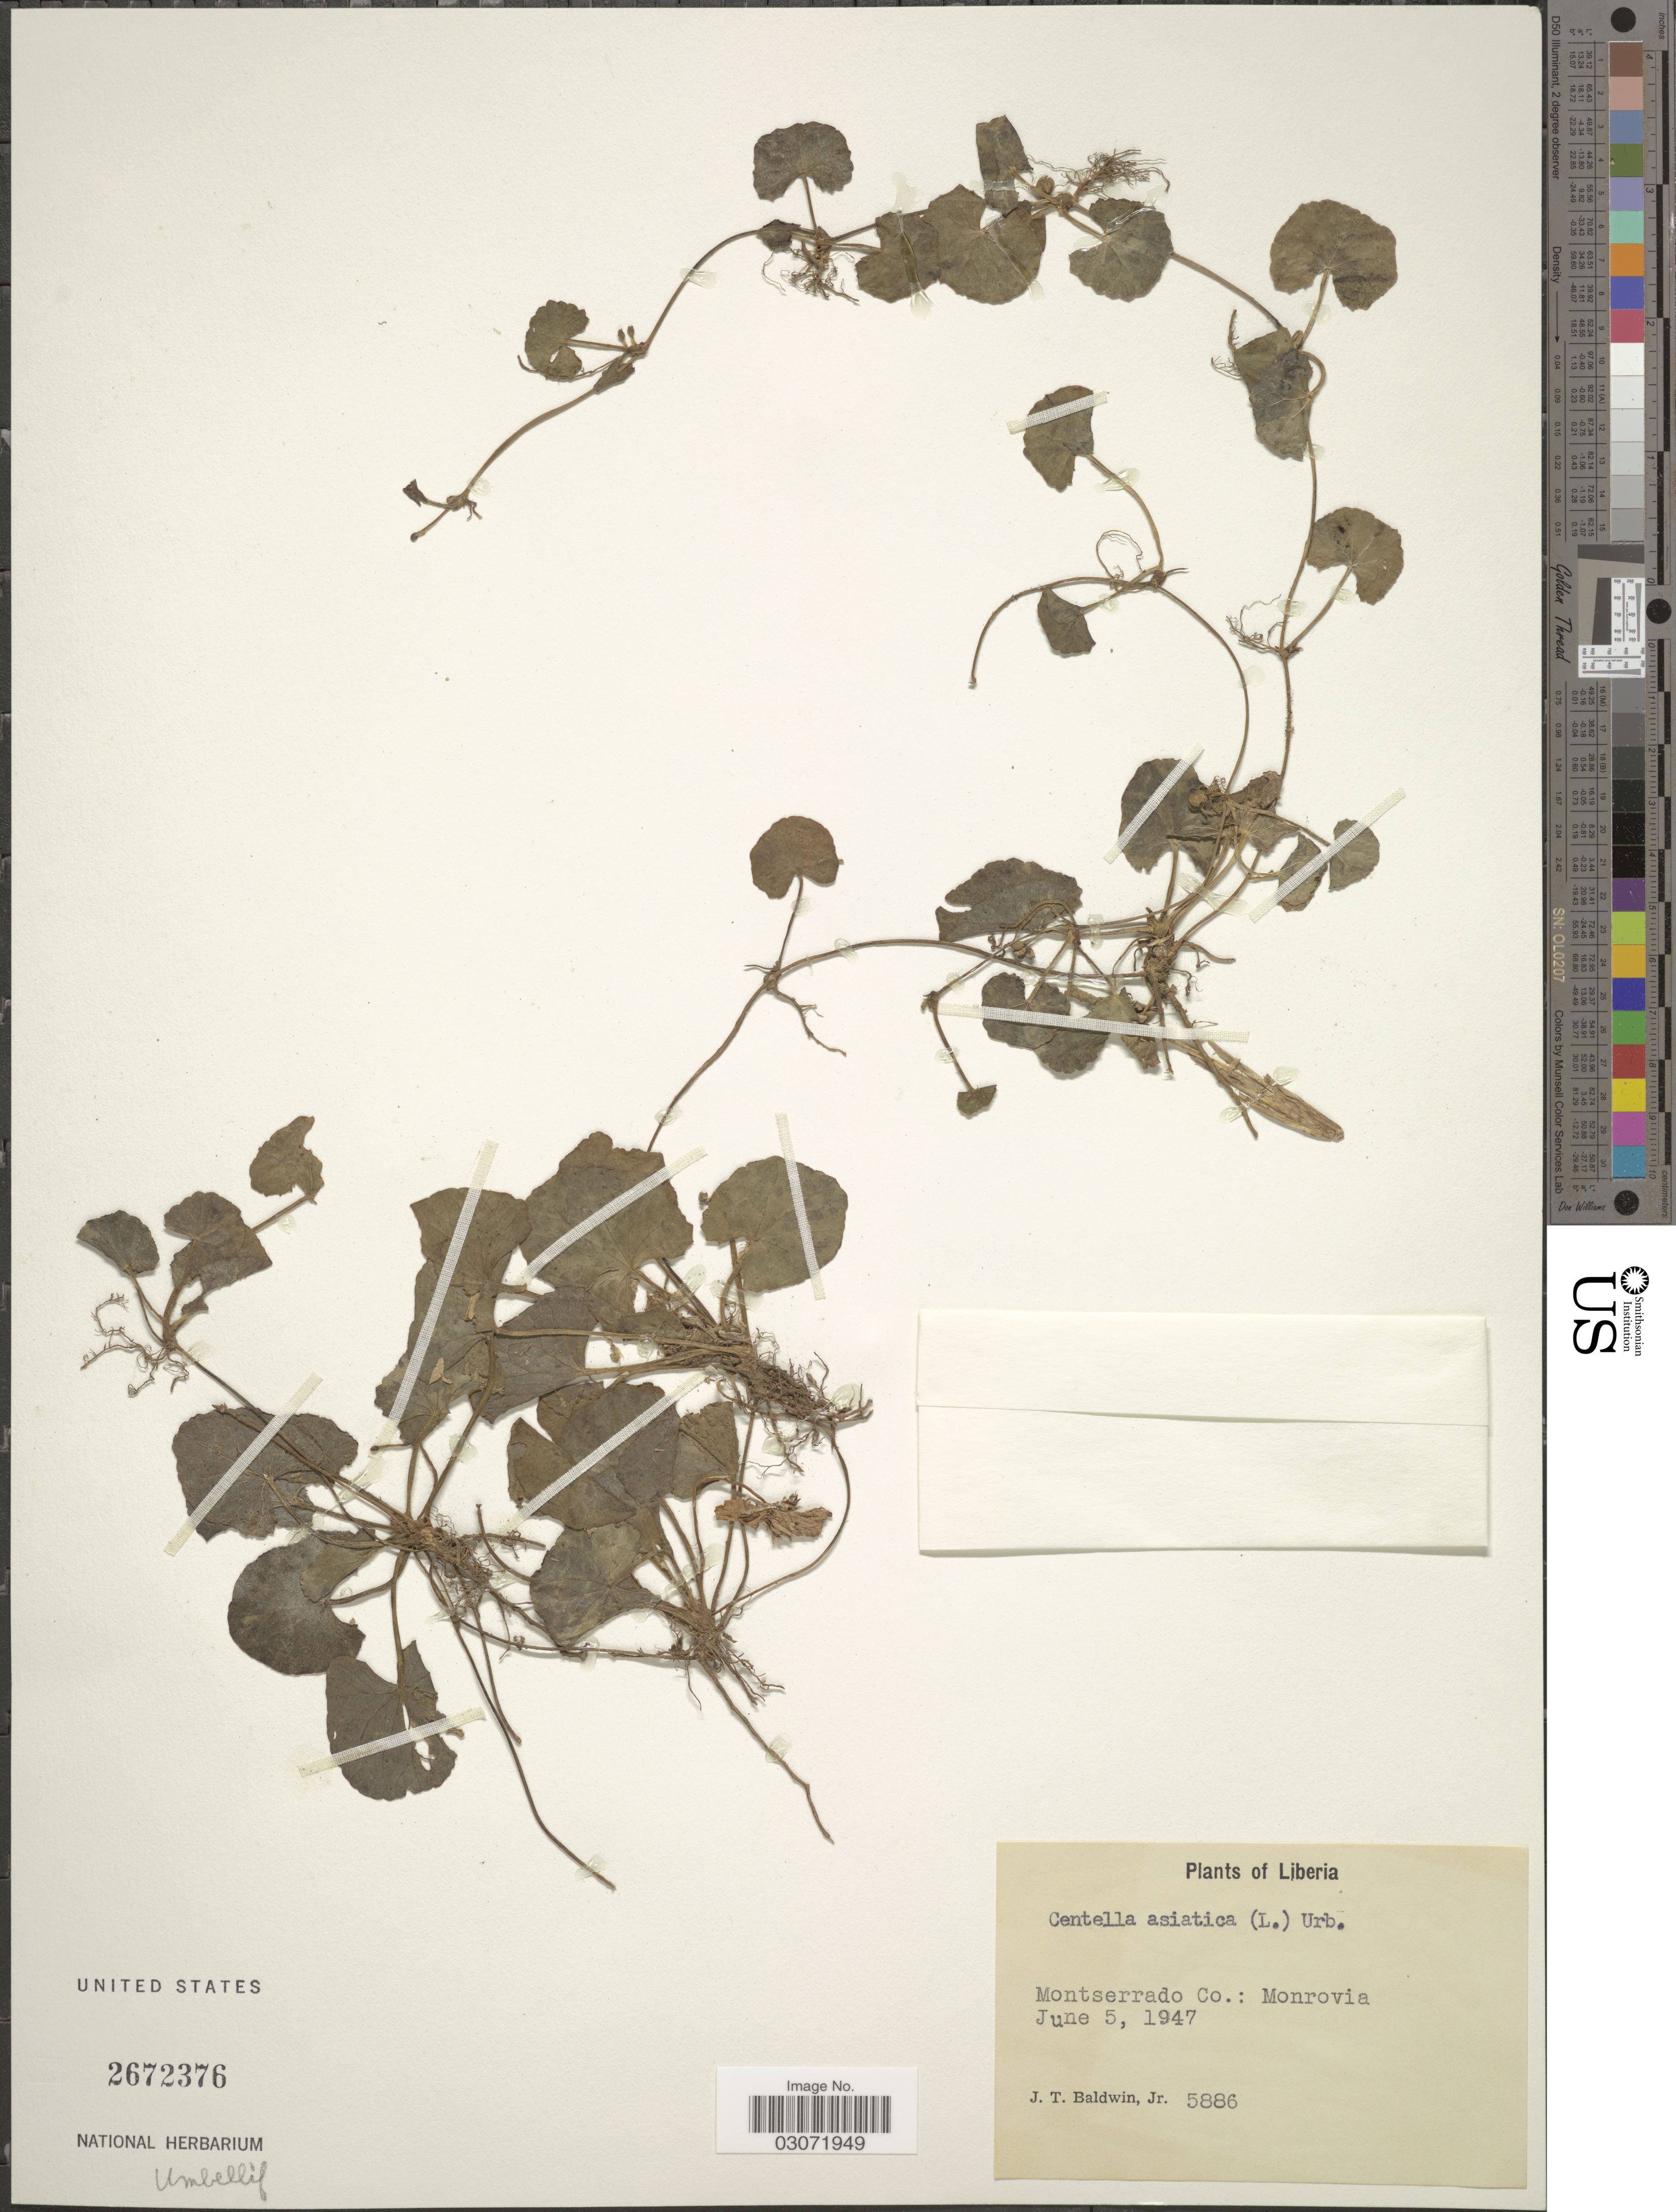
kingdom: Plantae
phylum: Tracheophyta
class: Magnoliopsida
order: Apiales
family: Apiaceae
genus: Centella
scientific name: Centella asiatica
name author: (L.) Urb.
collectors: J. T. Baldwin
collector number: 5886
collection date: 1947-06-05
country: Liberia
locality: Montserrado Co.: Monrovia.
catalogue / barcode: US 2672376